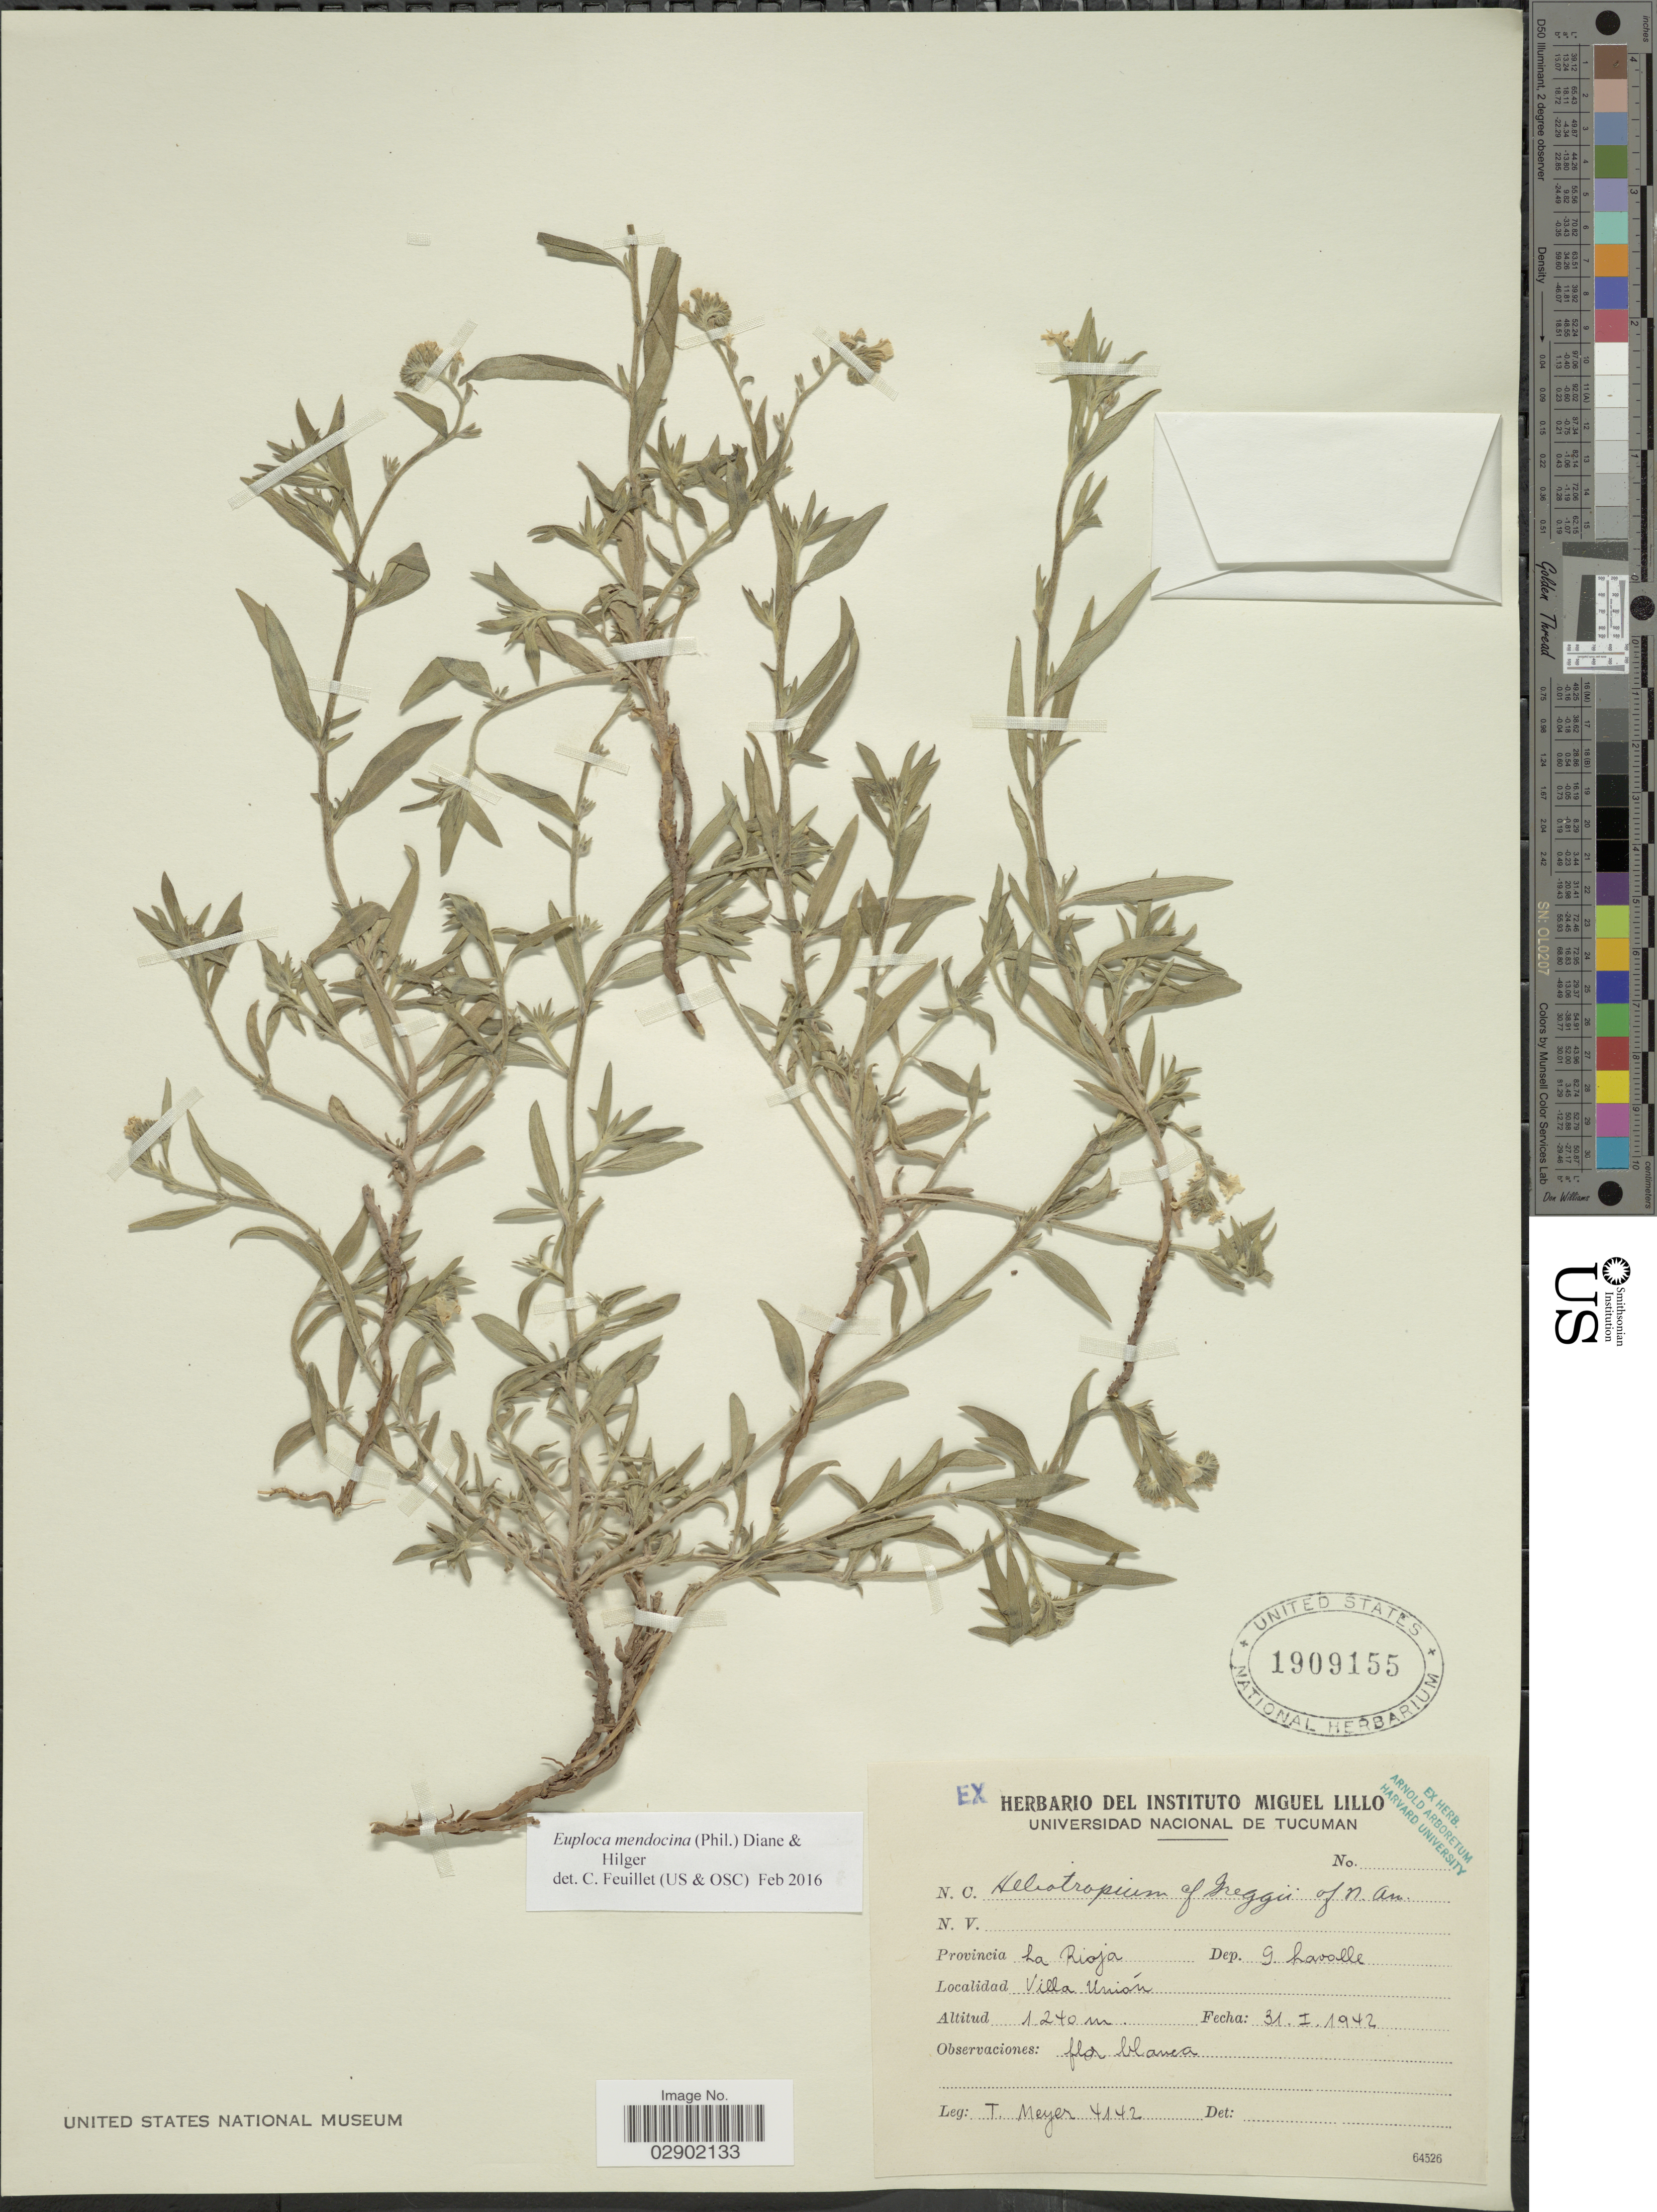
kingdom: Plantae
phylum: Tracheophyta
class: Magnoliopsida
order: Boraginales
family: Heliotropiaceae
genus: Euploca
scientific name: Euploca mendocina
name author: (Phil.) Diane & Hilger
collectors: T. Meyer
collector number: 4142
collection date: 1942-01-31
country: Argentina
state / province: La Rioja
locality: Dep. Ghavalle. Villa Unión.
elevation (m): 1240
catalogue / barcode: US 1909155